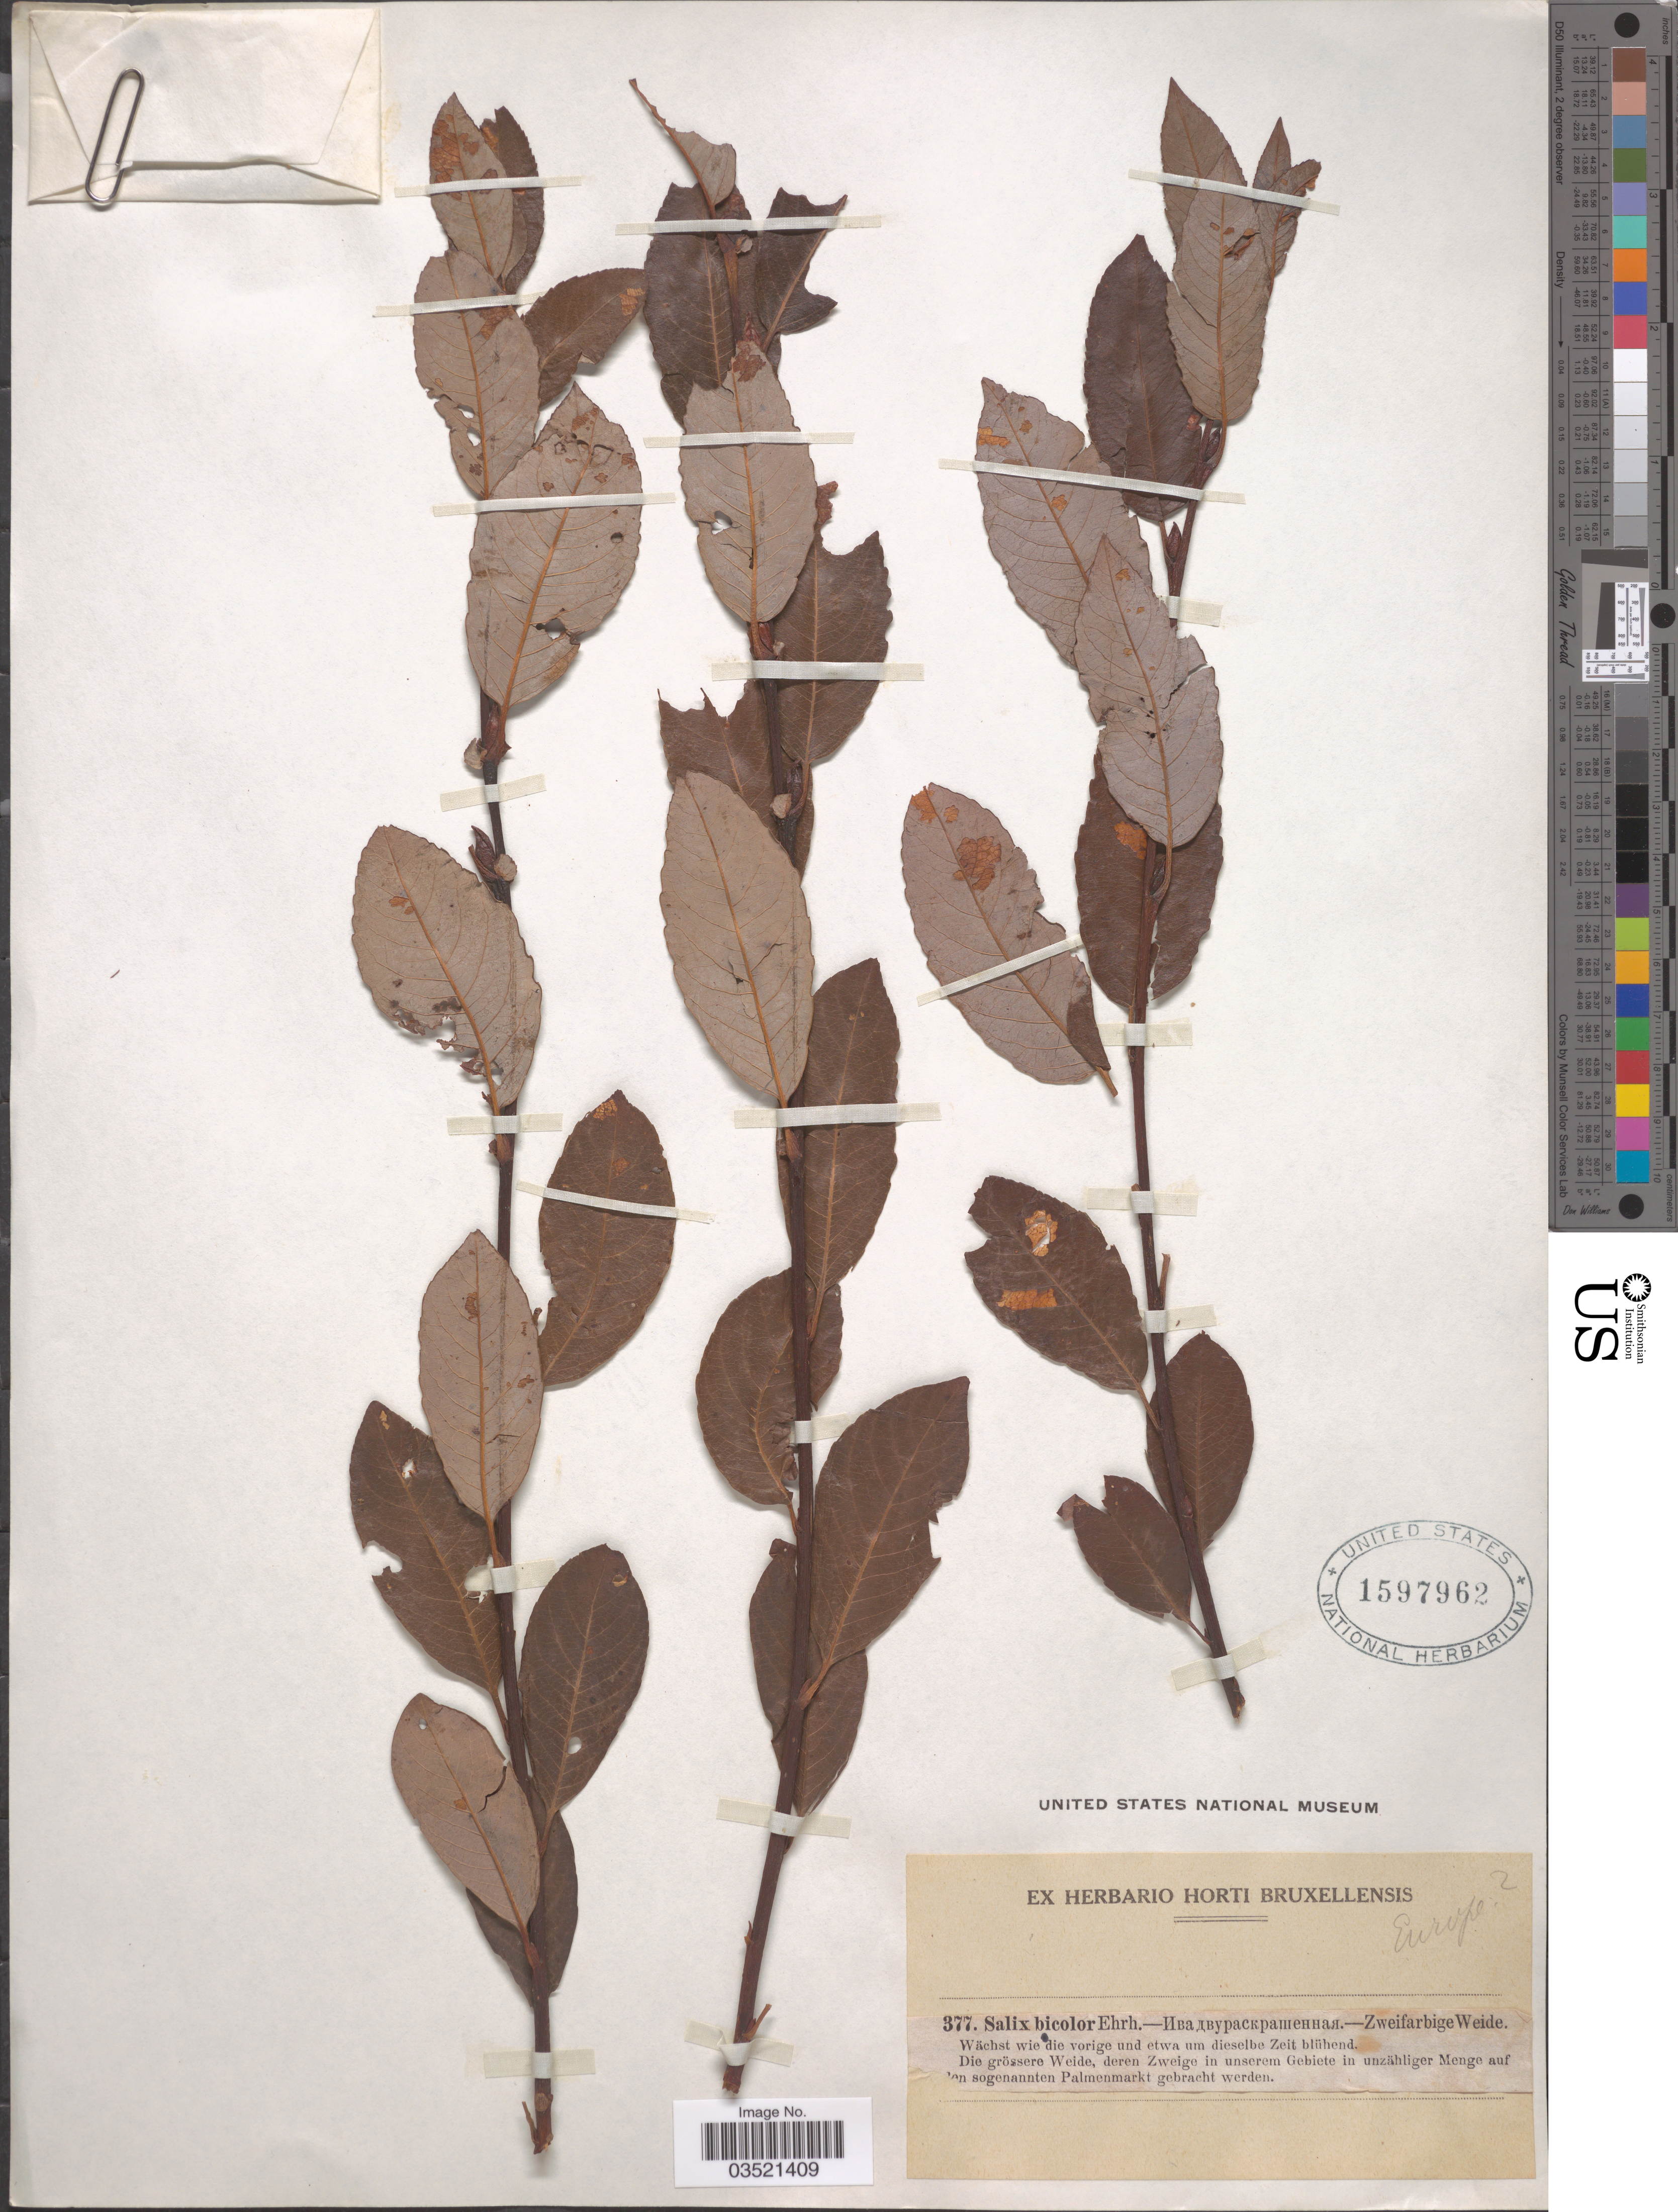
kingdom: Plantae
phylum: Tracheophyta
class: Magnoliopsida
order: Malpighiales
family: Salicaceae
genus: Salix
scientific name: Salix bicolor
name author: Willd.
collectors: ex herb. Horti Bruxellensis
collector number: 377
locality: Europe [unsure placement]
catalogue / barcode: US 1597962